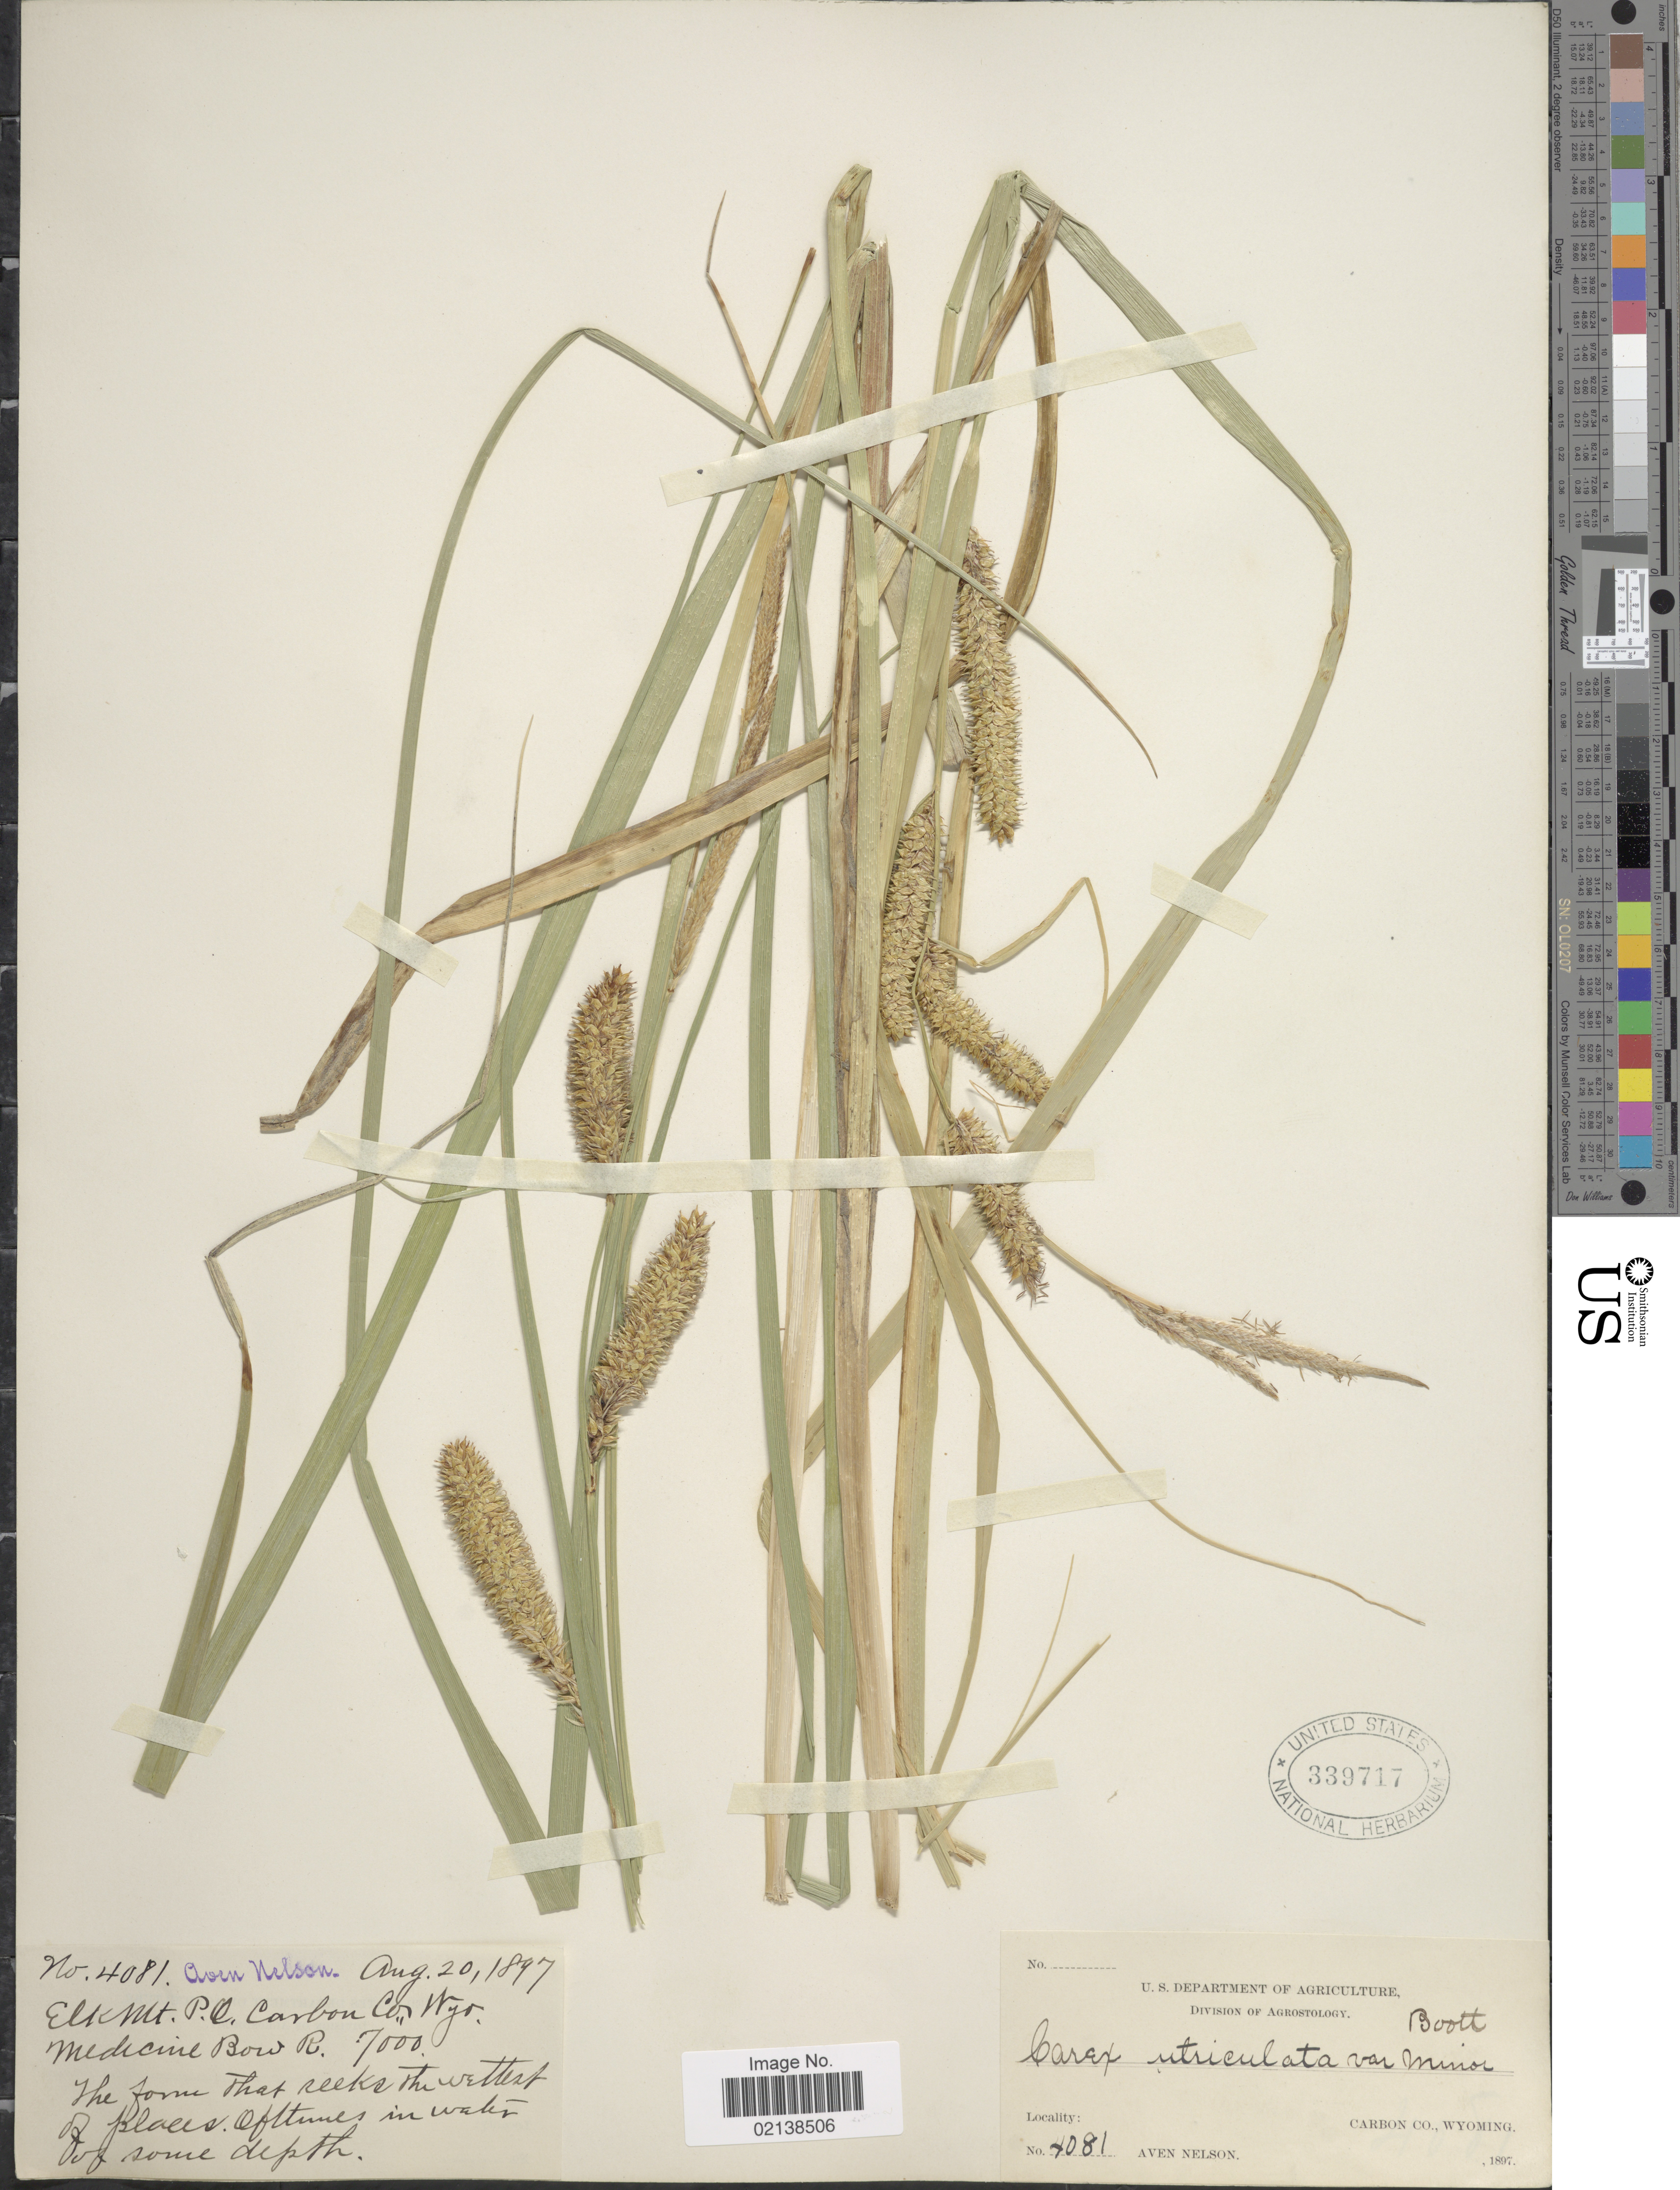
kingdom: Plantae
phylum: Tracheophyta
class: Liliopsida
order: Poales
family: Cyperaceae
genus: Carex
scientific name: Carex utriculata var. minor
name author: Boott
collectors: A. Nelson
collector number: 4081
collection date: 1897-08-20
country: United States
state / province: Wyoming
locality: Elke Mt. P.O. Carbon Co., Medicine Bow R.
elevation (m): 2134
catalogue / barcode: US 339717